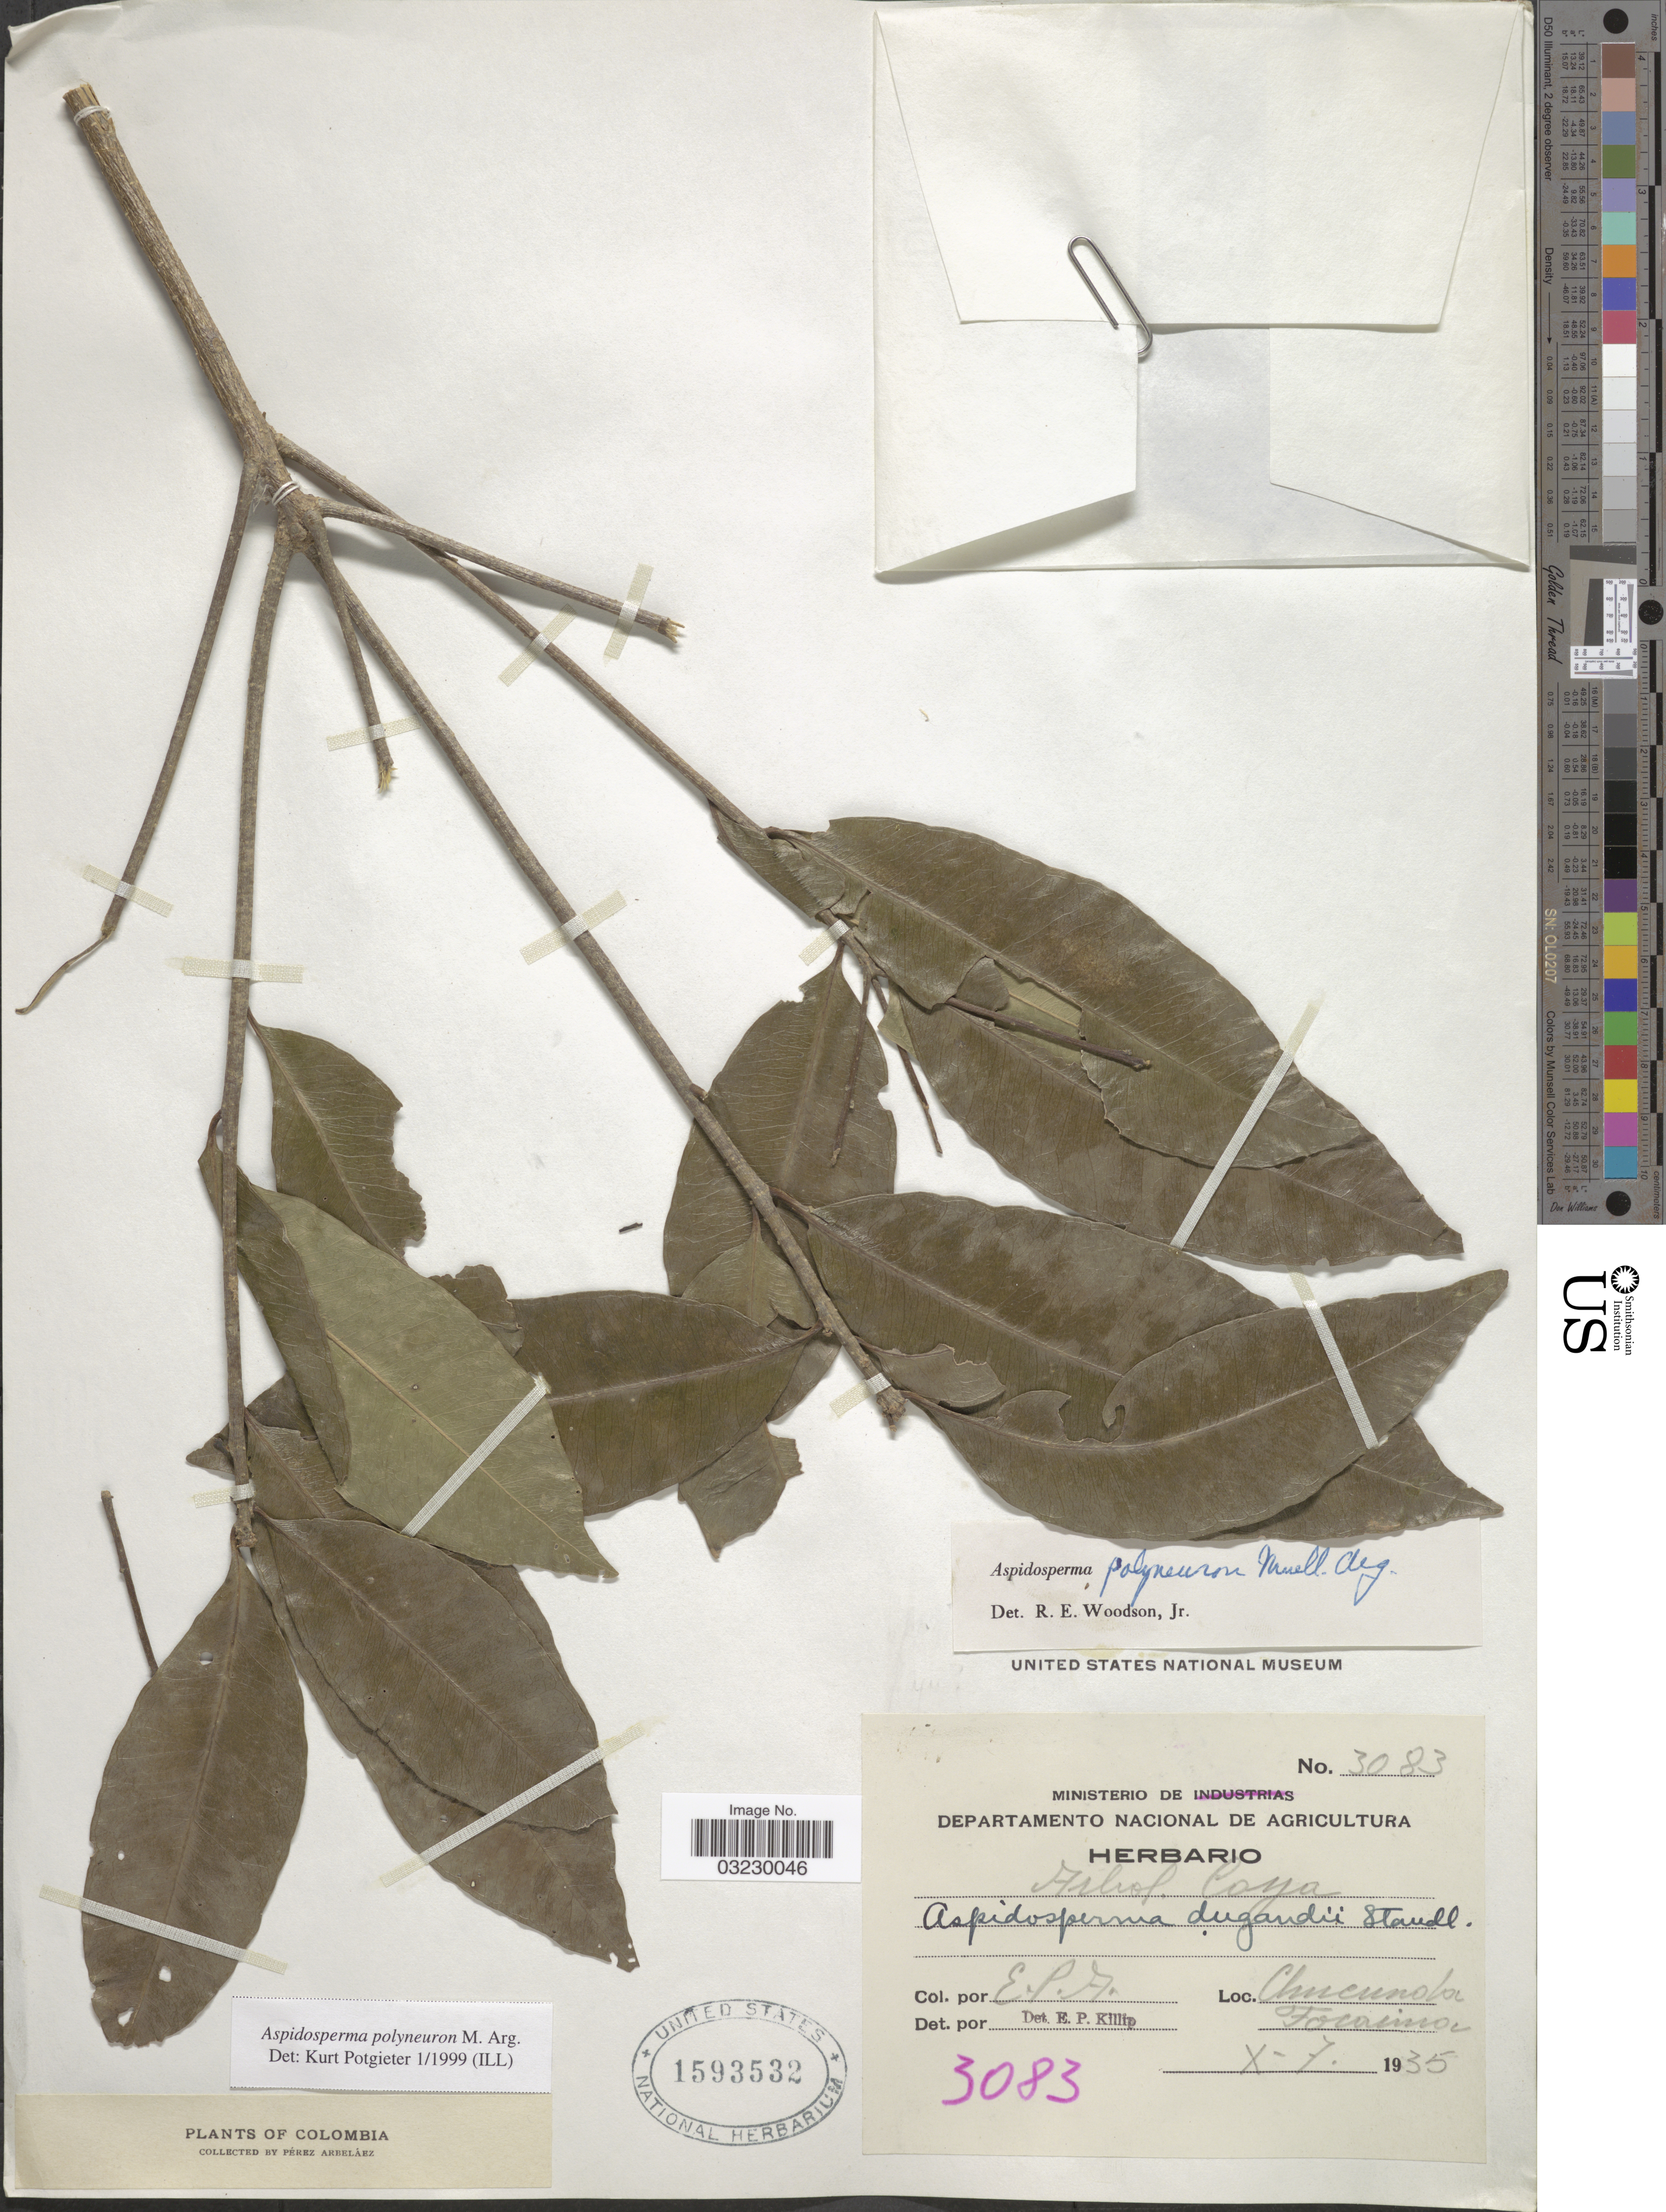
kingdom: Plantae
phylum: Tracheophyta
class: Magnoliopsida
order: Gentianales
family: Apocynaceae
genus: Aspidosperma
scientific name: Aspidosperma polyneuron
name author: Müll. Arg.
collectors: E. Pérez Arbeláez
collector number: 3083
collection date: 1935-10-07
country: Colombia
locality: Chucunda. Tocaima.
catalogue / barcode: US 1593532